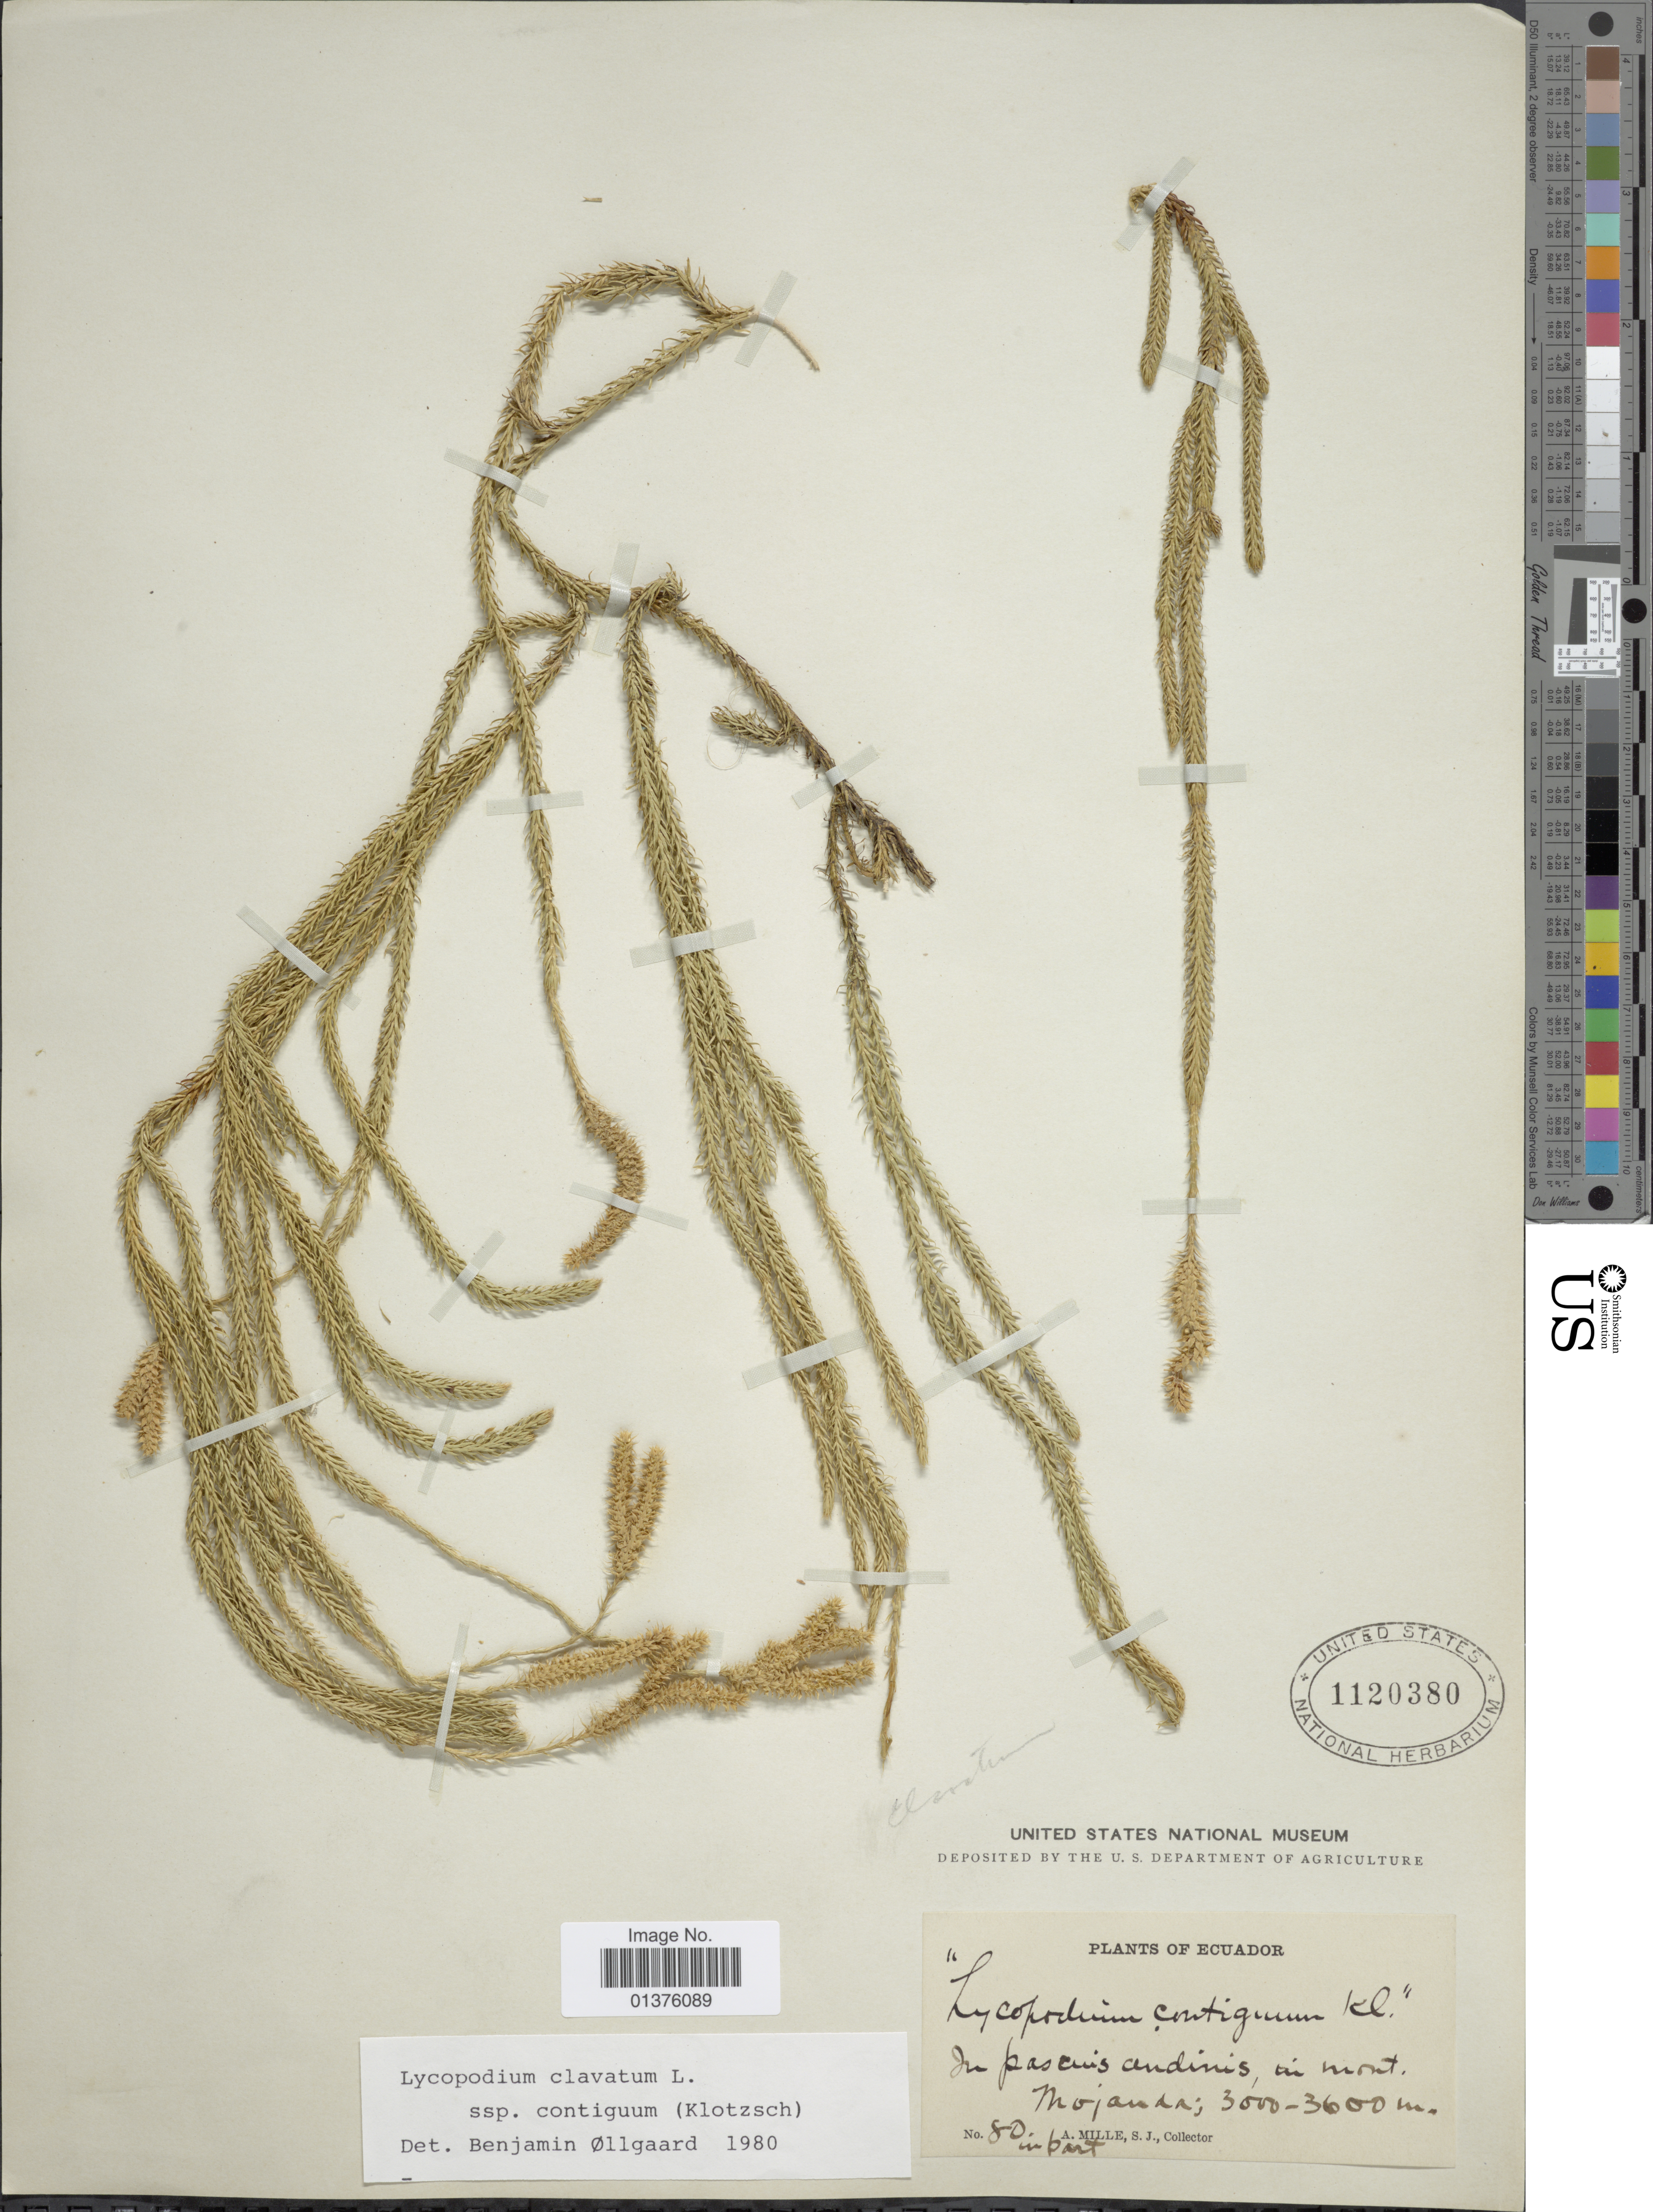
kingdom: Plantae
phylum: Tracheophyta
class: Lycopodiopsida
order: Lycopodiales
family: Lycopodiaceae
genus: Lycopodium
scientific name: Lycopodium clavatum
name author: L.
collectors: S. J. A. Mille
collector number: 80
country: Ecuador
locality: In pascuis andimis, in mont. Mojanda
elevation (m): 3000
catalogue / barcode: US 1120380